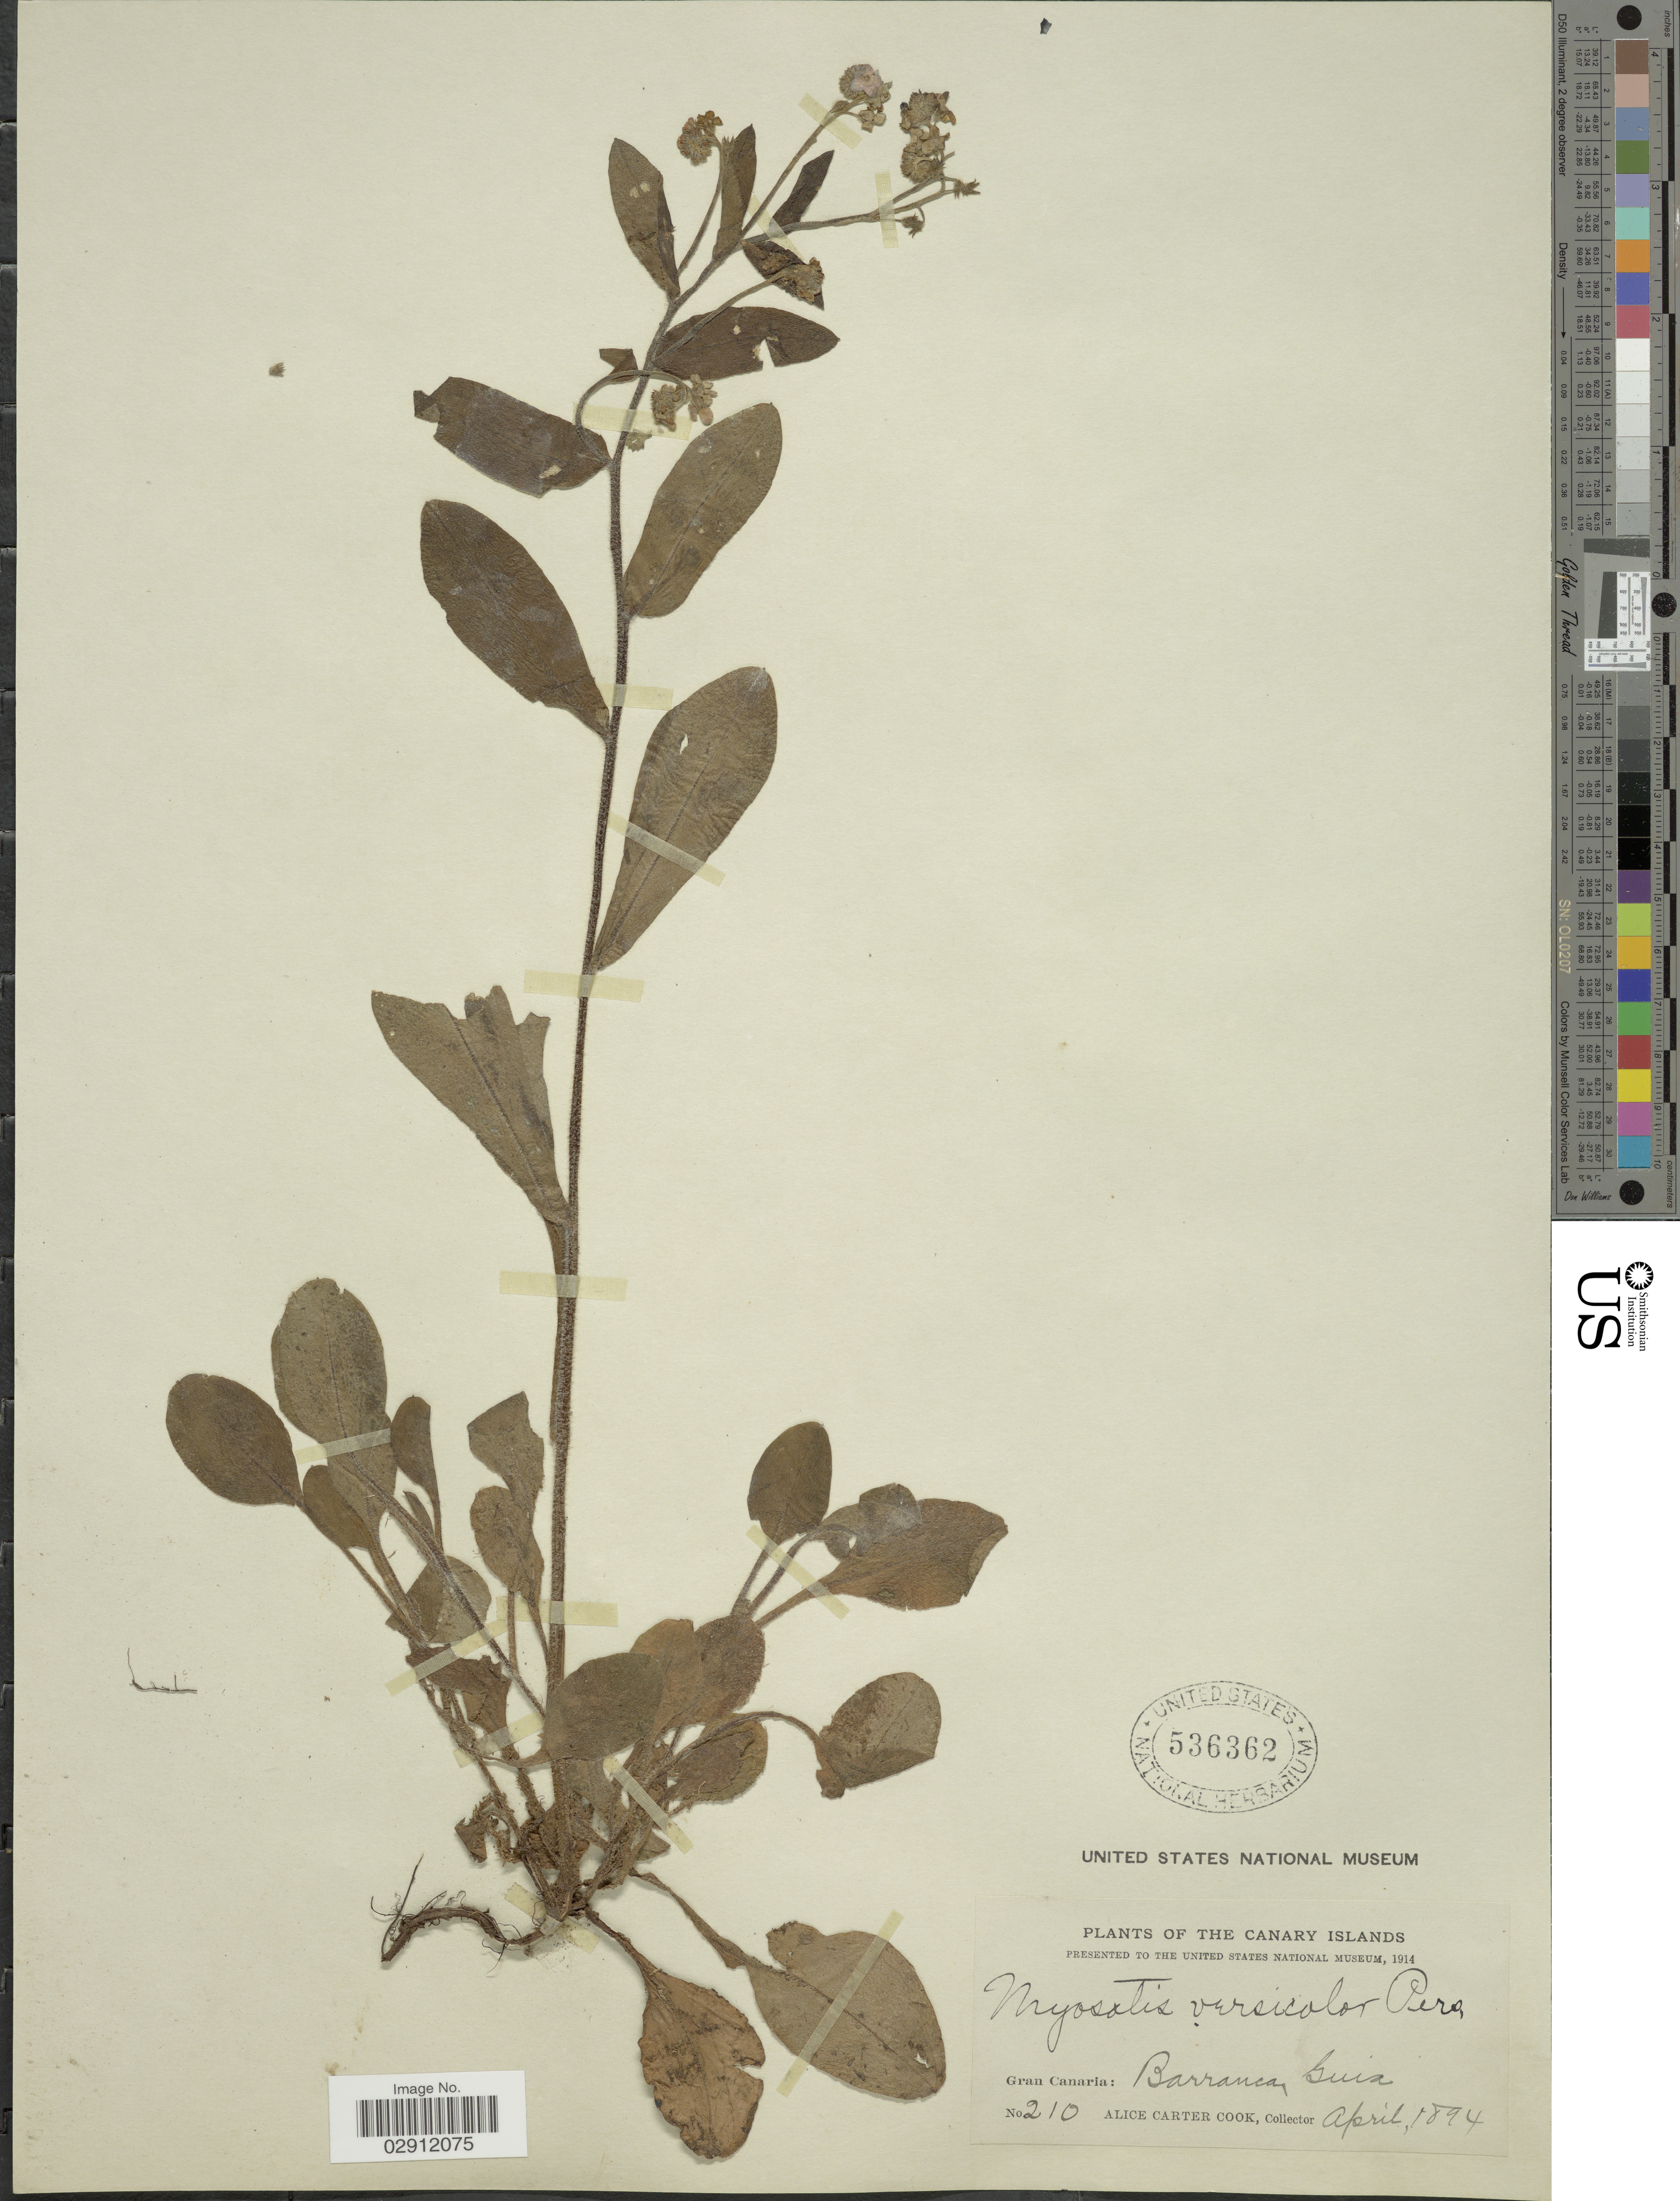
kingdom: Plantae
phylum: Tracheophyta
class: Magnoliopsida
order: Boraginales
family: Boraginaceae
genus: Myosotis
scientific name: Myosotis latifolia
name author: Poir.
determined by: Goldman, Doug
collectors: Alice C. Cook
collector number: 210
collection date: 1894-04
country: Spain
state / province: Canarias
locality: The Canary Islands. Gran Canaria: Barranca Guia.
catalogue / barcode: US 536362